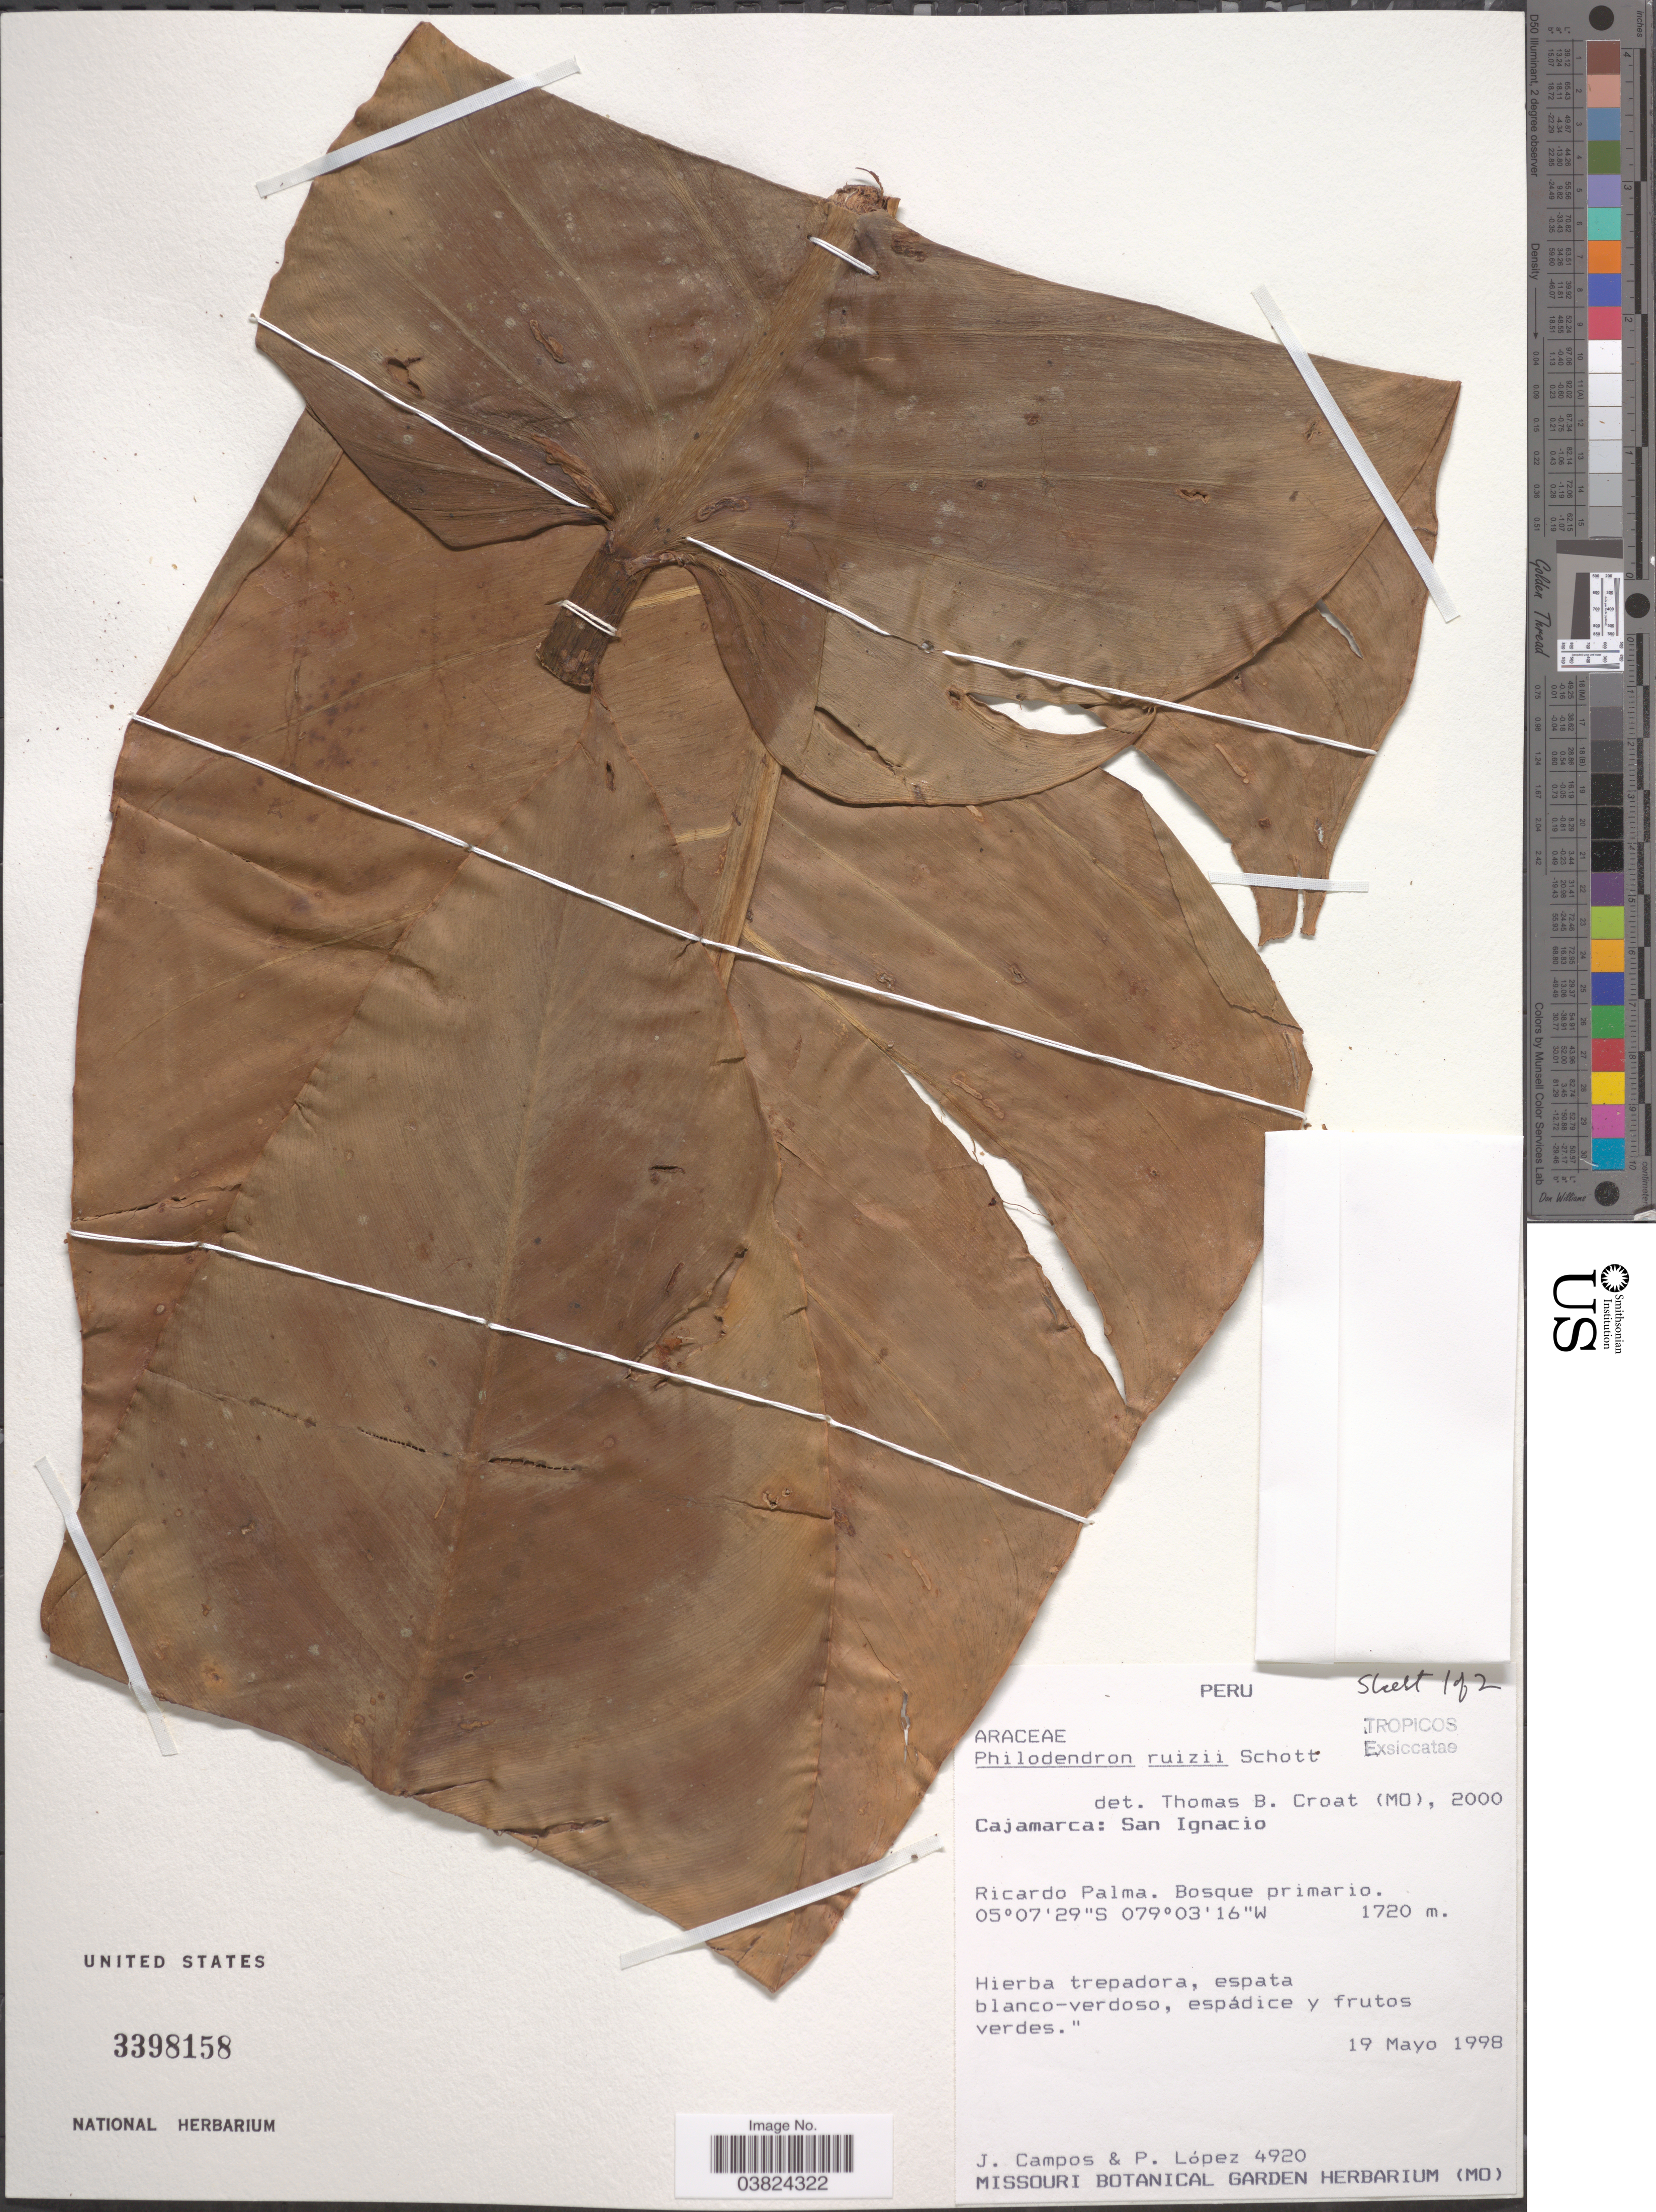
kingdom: Plantae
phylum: Tracheophyta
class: Liliopsida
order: Alismatales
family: Araceae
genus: Philodendron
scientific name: Philodendron ruizii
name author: Schott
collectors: J. Campos & P. Lopez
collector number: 4920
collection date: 1998-05-19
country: Peru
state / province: Cajamarca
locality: San Ignacio. Ricardo Palma.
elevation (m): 1720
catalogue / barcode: US 3398158